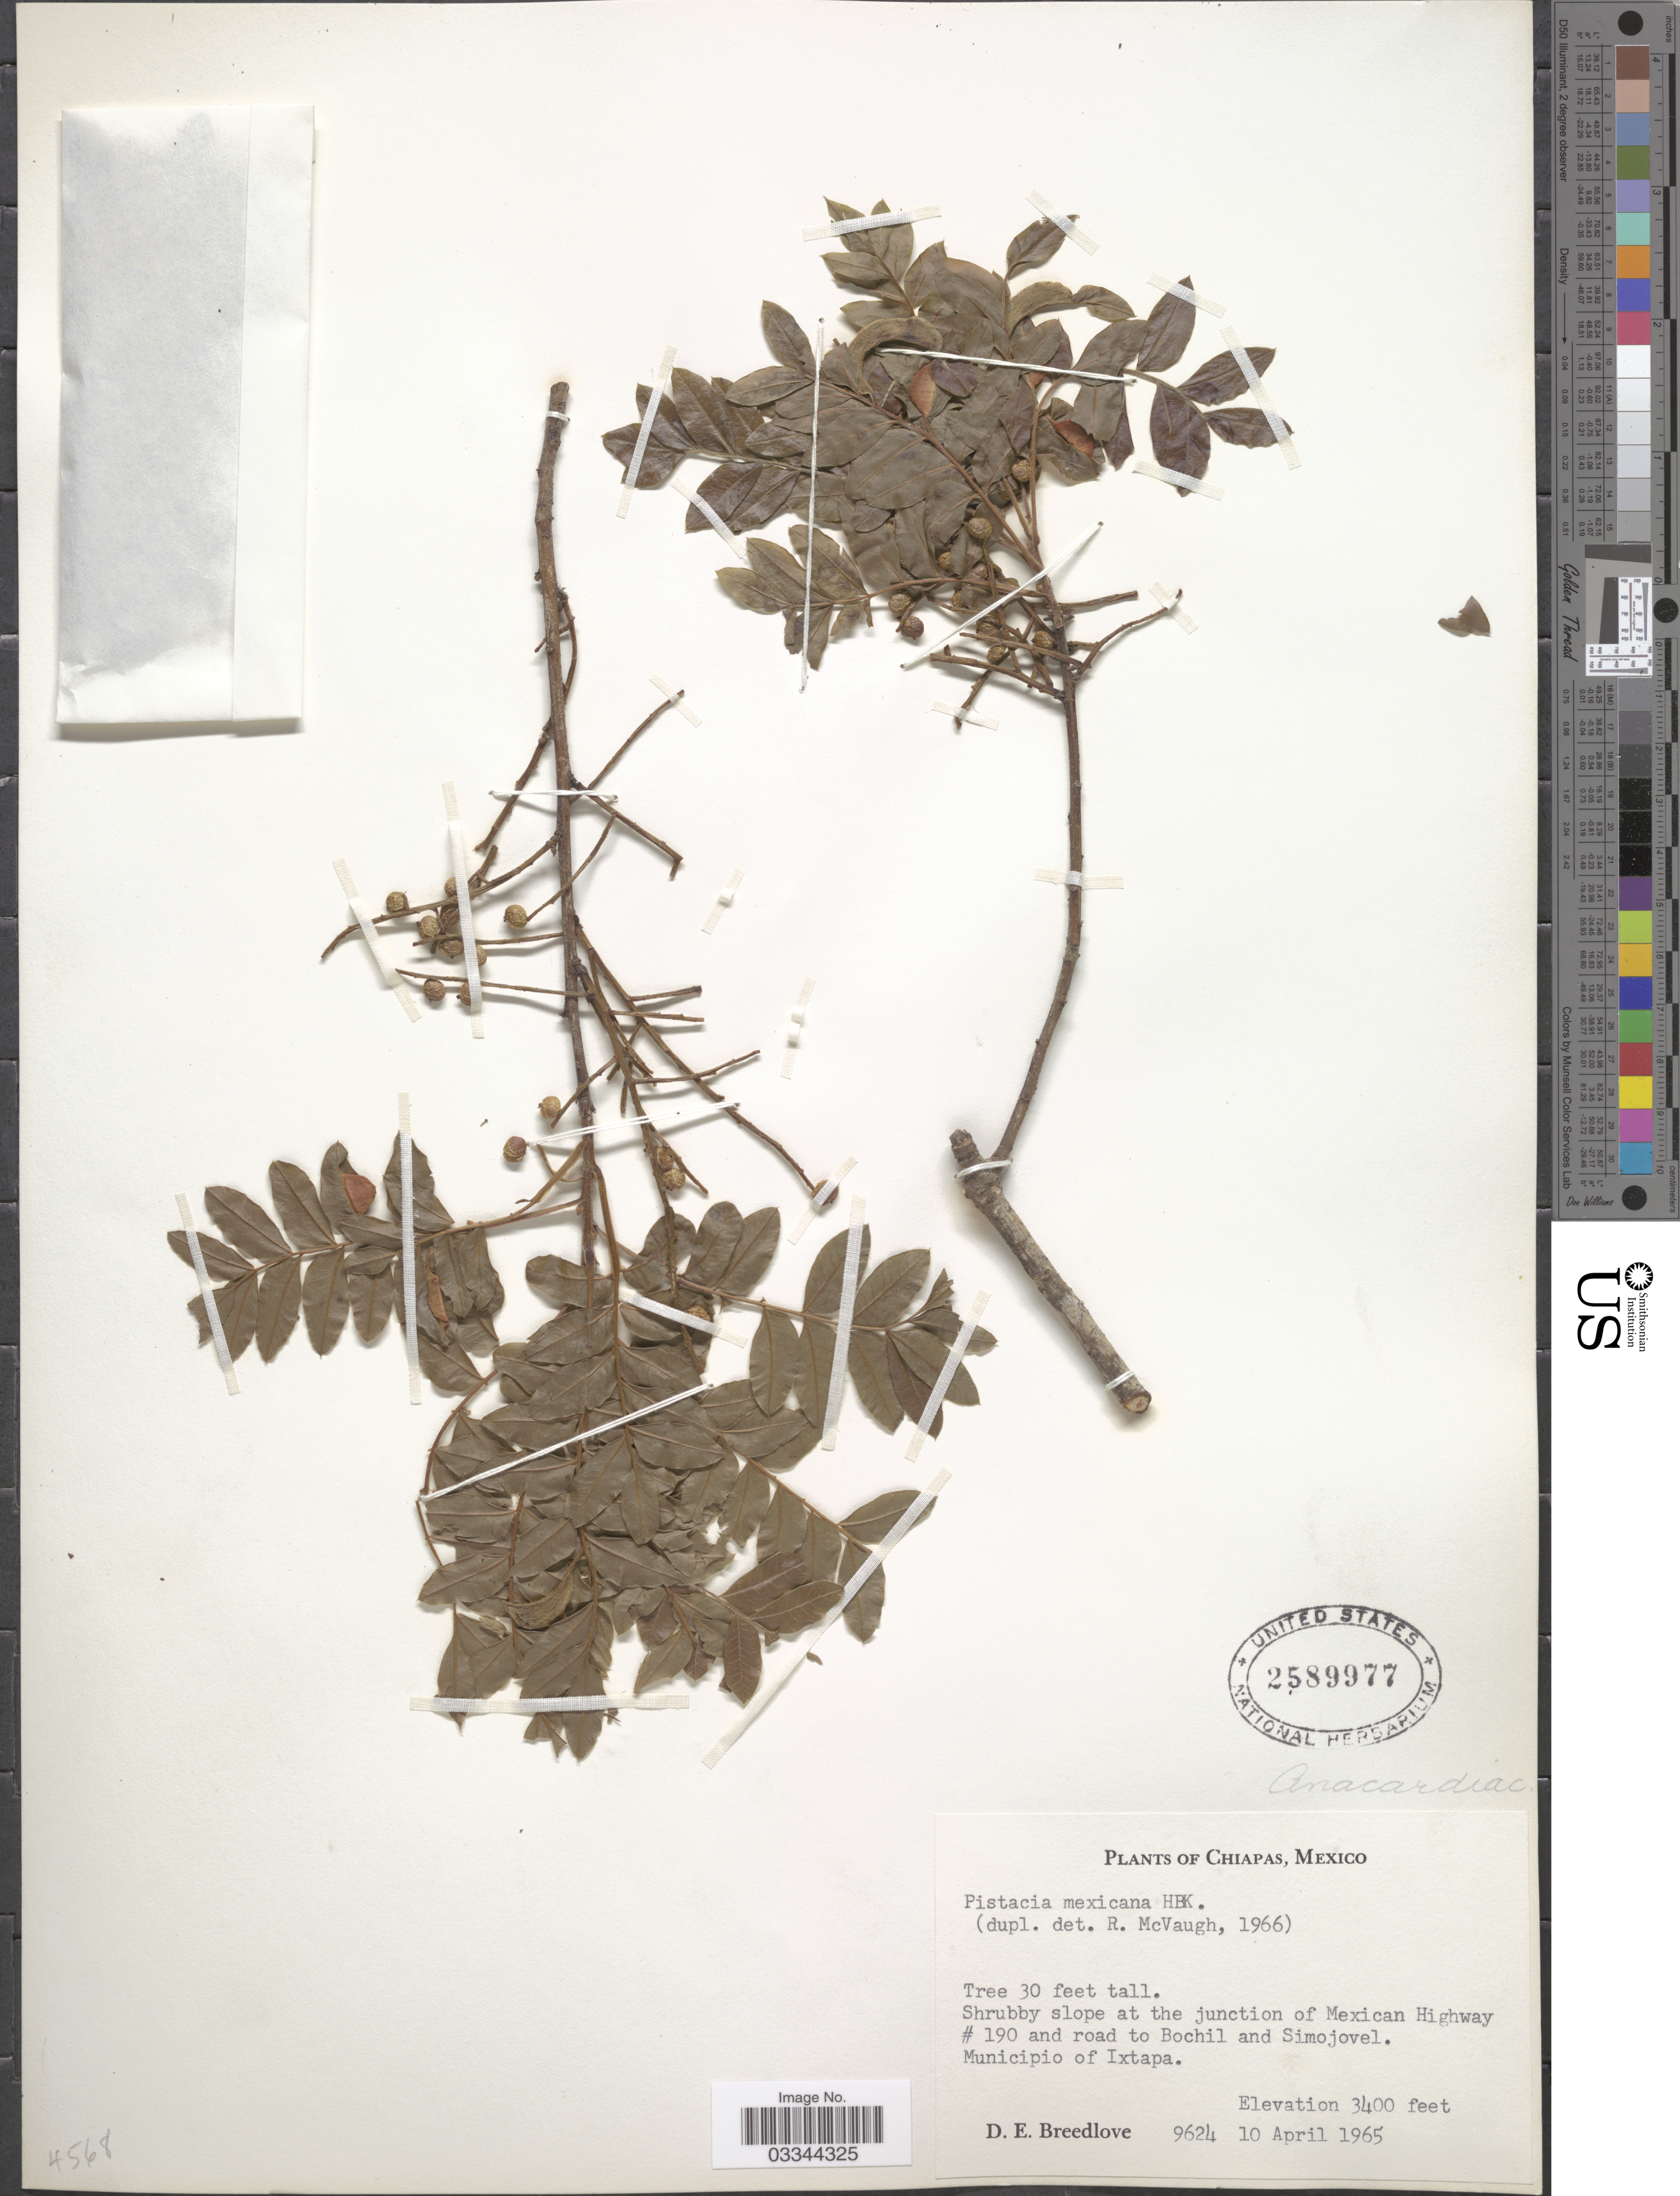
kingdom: Plantae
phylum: Tracheophyta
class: Magnoliopsida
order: Sapindales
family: Anacardiaceae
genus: Pistacia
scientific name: Pistacia mexicana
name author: Kunth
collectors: D. E. Breedlove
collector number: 9624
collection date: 1965-04-10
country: Mexico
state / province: Chiapas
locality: Shrubby slope at the junction of Mexican Highway #190 and road to Bochil and Simojovel.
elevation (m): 1036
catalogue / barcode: US 2589977